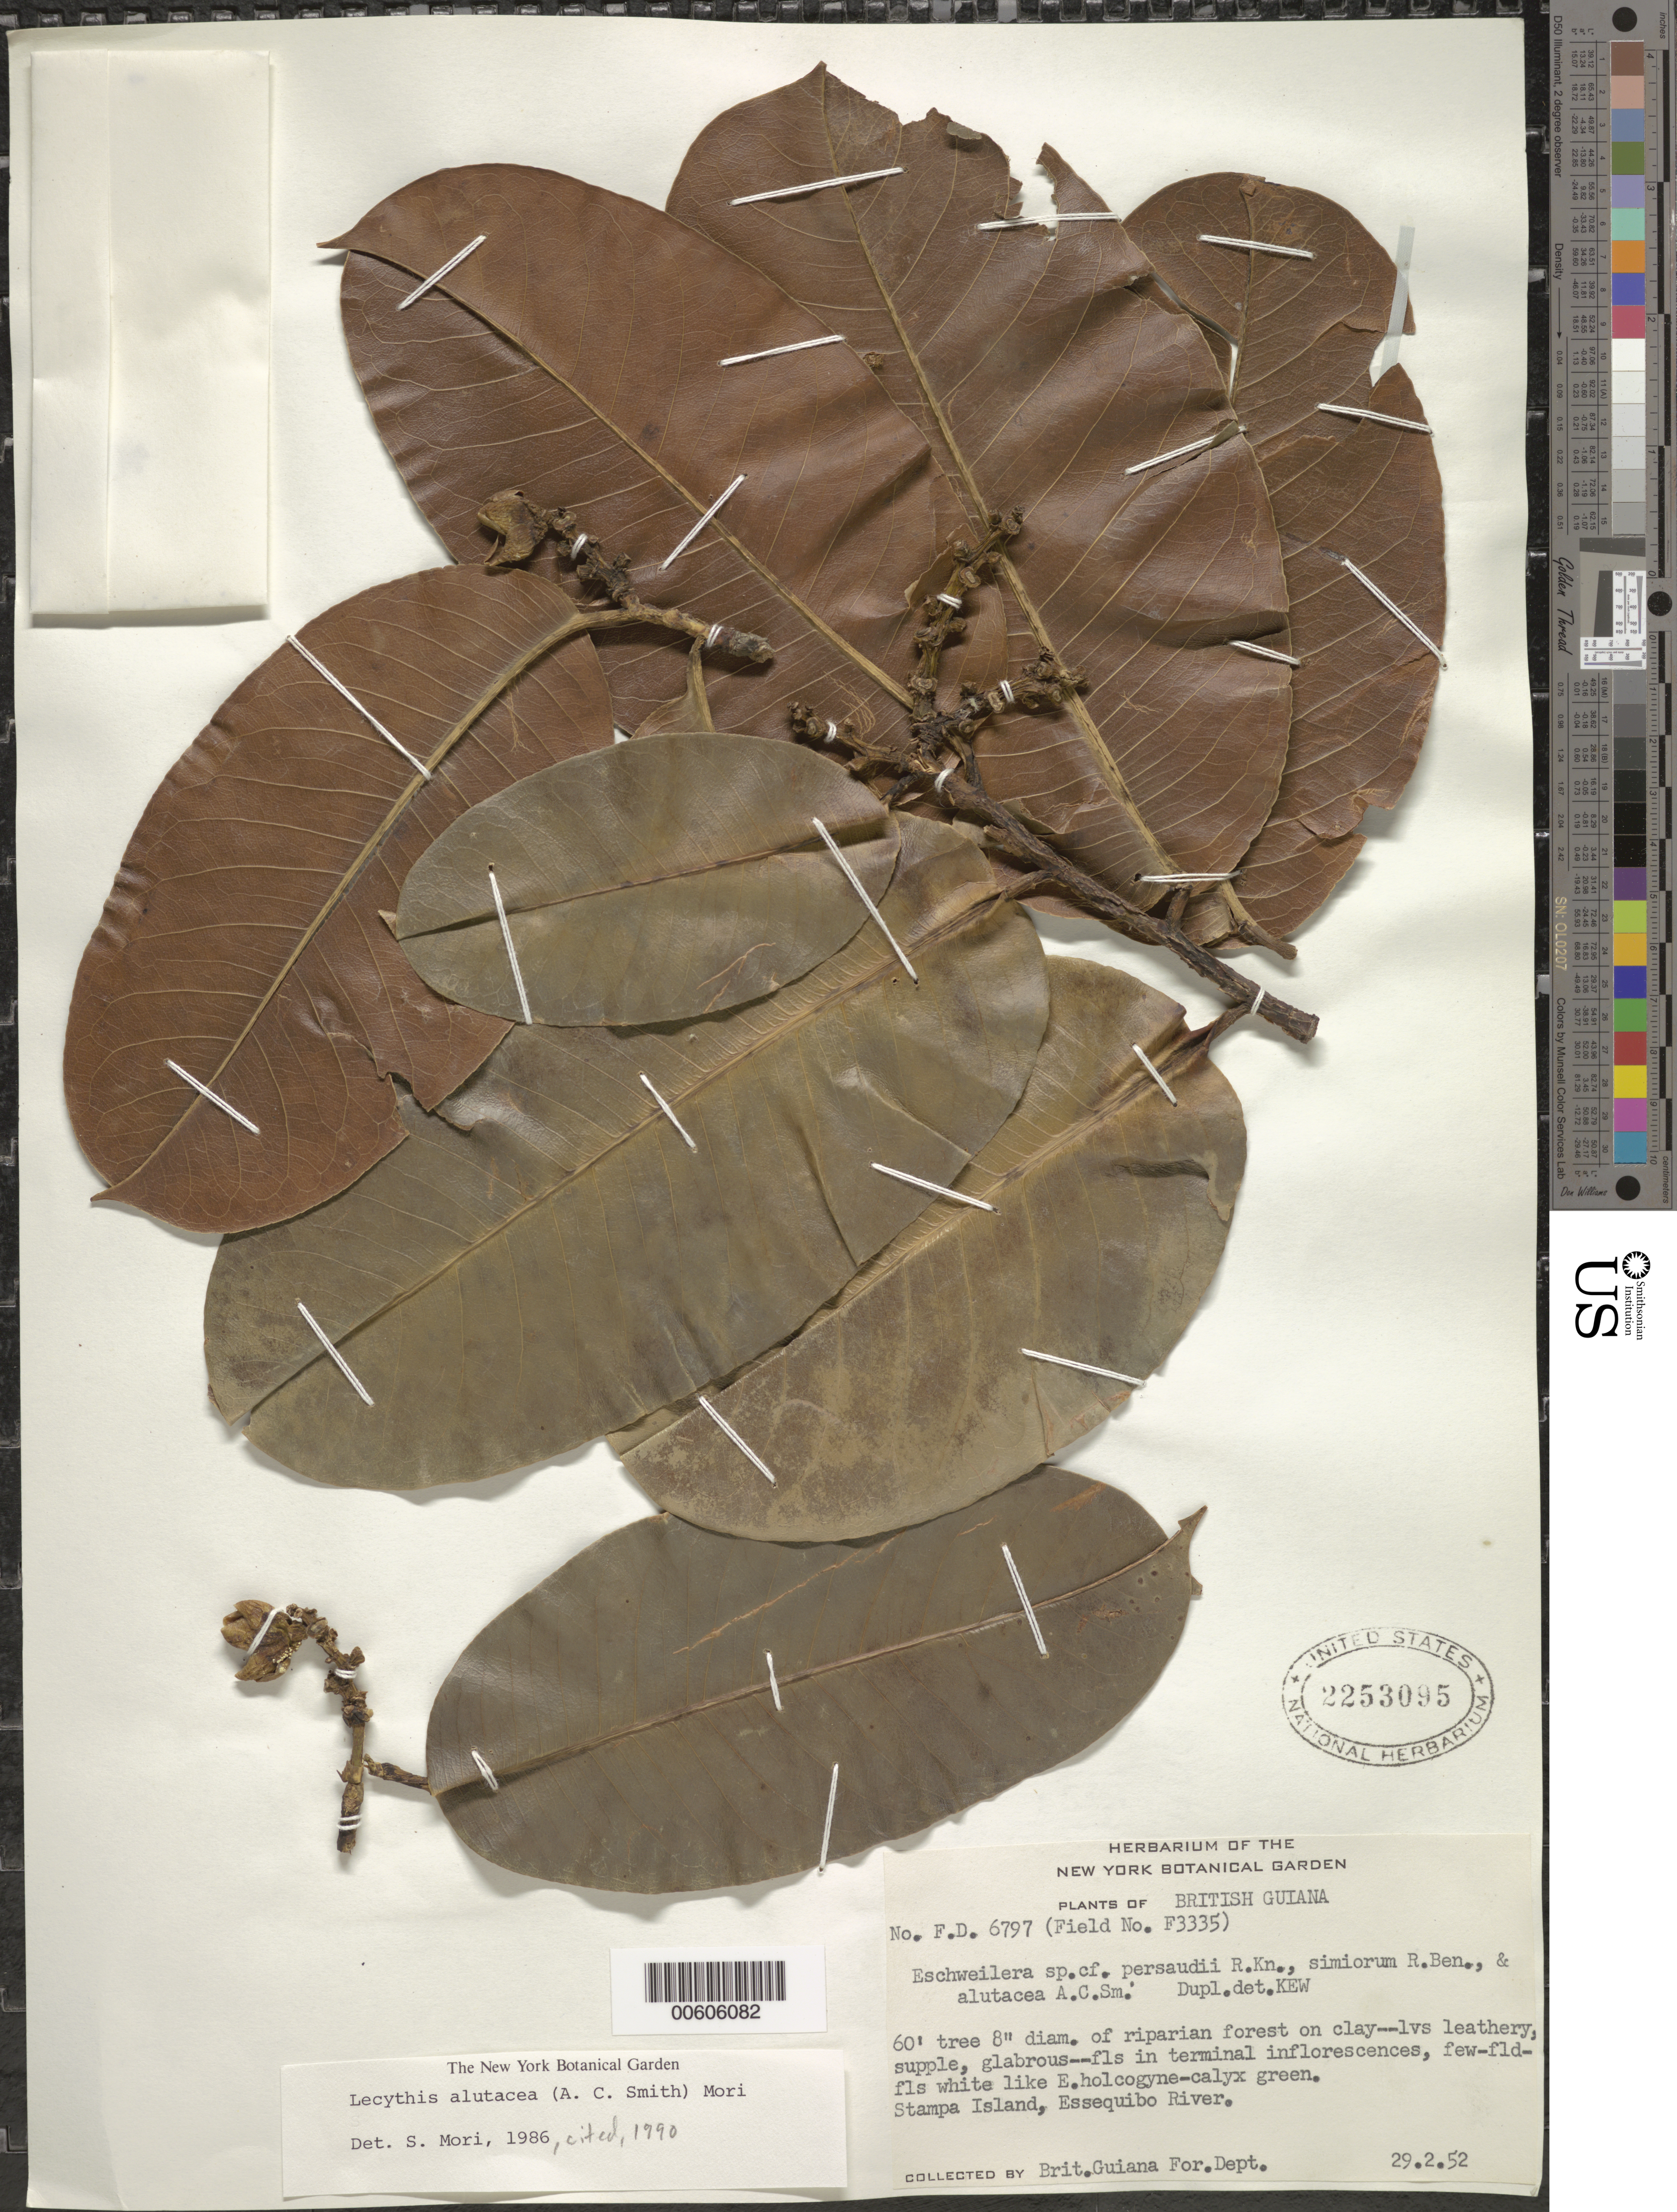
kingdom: Plantae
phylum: Tracheophyta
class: Magnoliopsida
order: Ericales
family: Lecythidaceae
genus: Lecythis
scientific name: Lecythis alutacea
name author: (A.C. Sm.) S.A. Mori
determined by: Mori, Scott A.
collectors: Forest Dept. B. G. & British Guiana Forestry Dept.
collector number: FD 6797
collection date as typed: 29-Feb-52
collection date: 1952-02-29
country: Guyana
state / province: Cuyuni-Mazaruni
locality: Stampa Island, Essequibo R.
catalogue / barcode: US 2253095